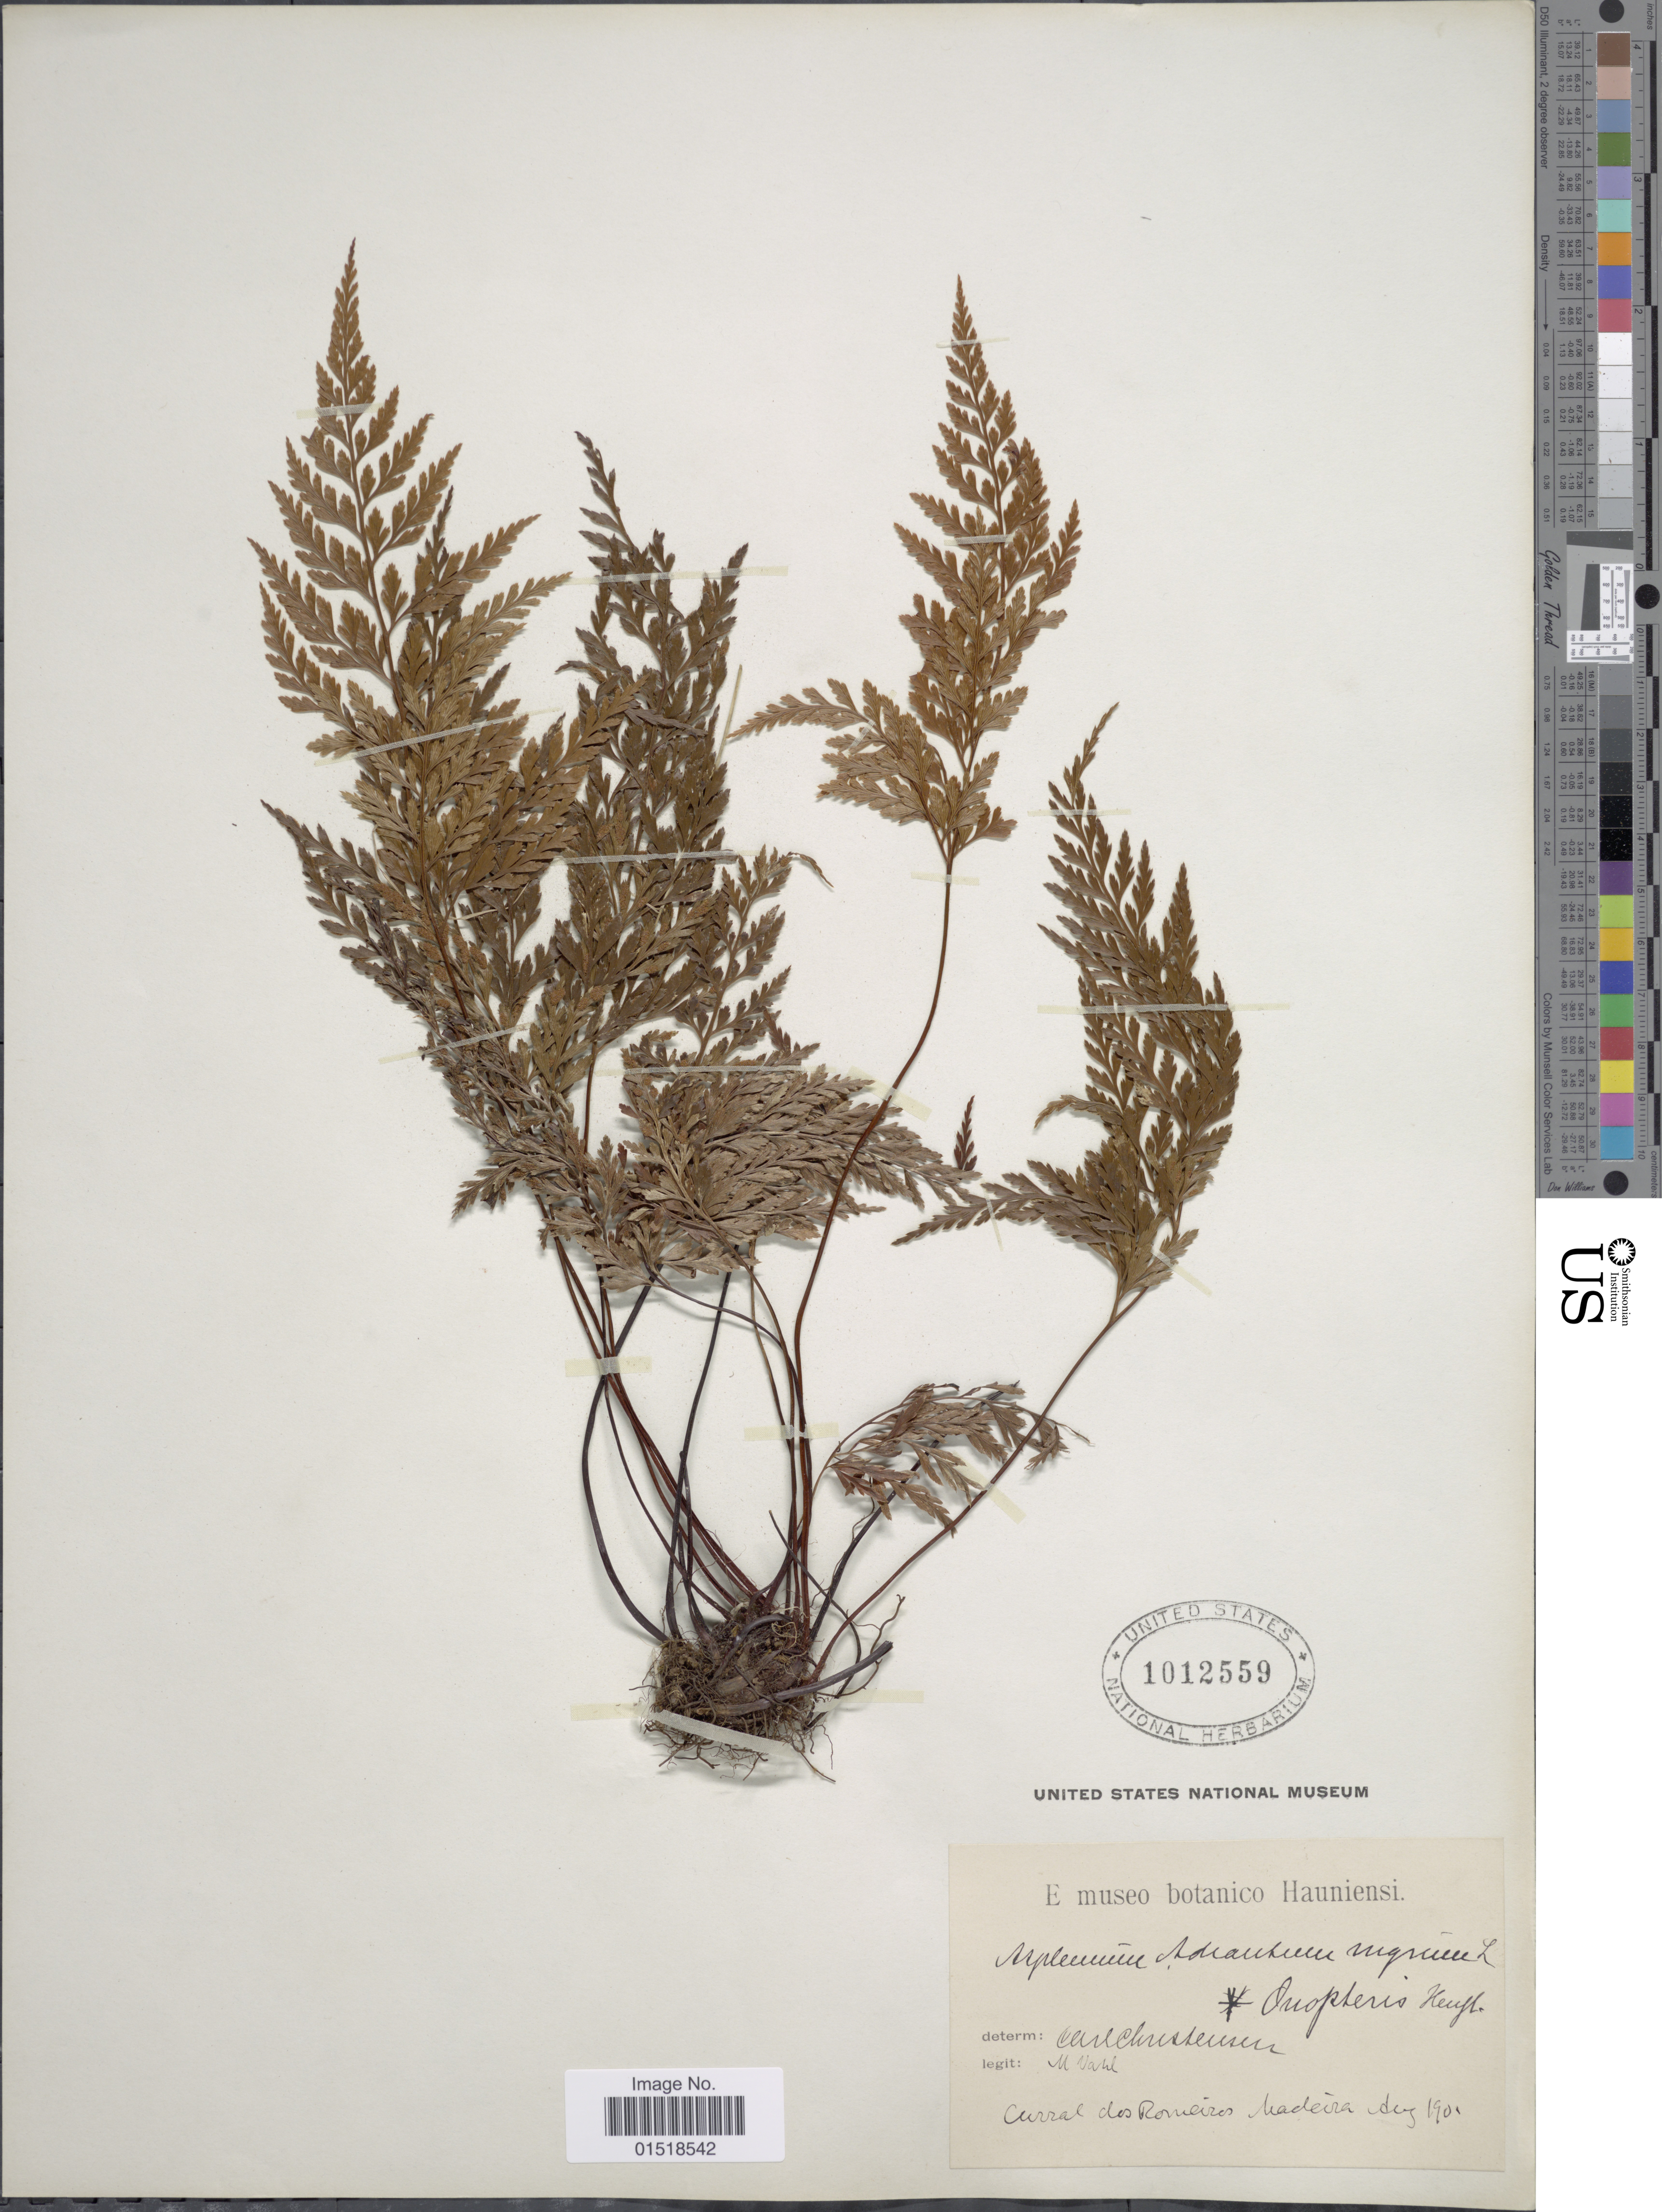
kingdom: Plantae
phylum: Tracheophyta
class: Polypodiopsida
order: Polypodiales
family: Aspleniaceae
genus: Asplenium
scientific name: Asplenium adiantum-nigrum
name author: L.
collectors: M. Vahl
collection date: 1901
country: Portugal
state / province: Madeira (Aut. Reg.)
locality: Curral dos Romeiros.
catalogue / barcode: US 1012559